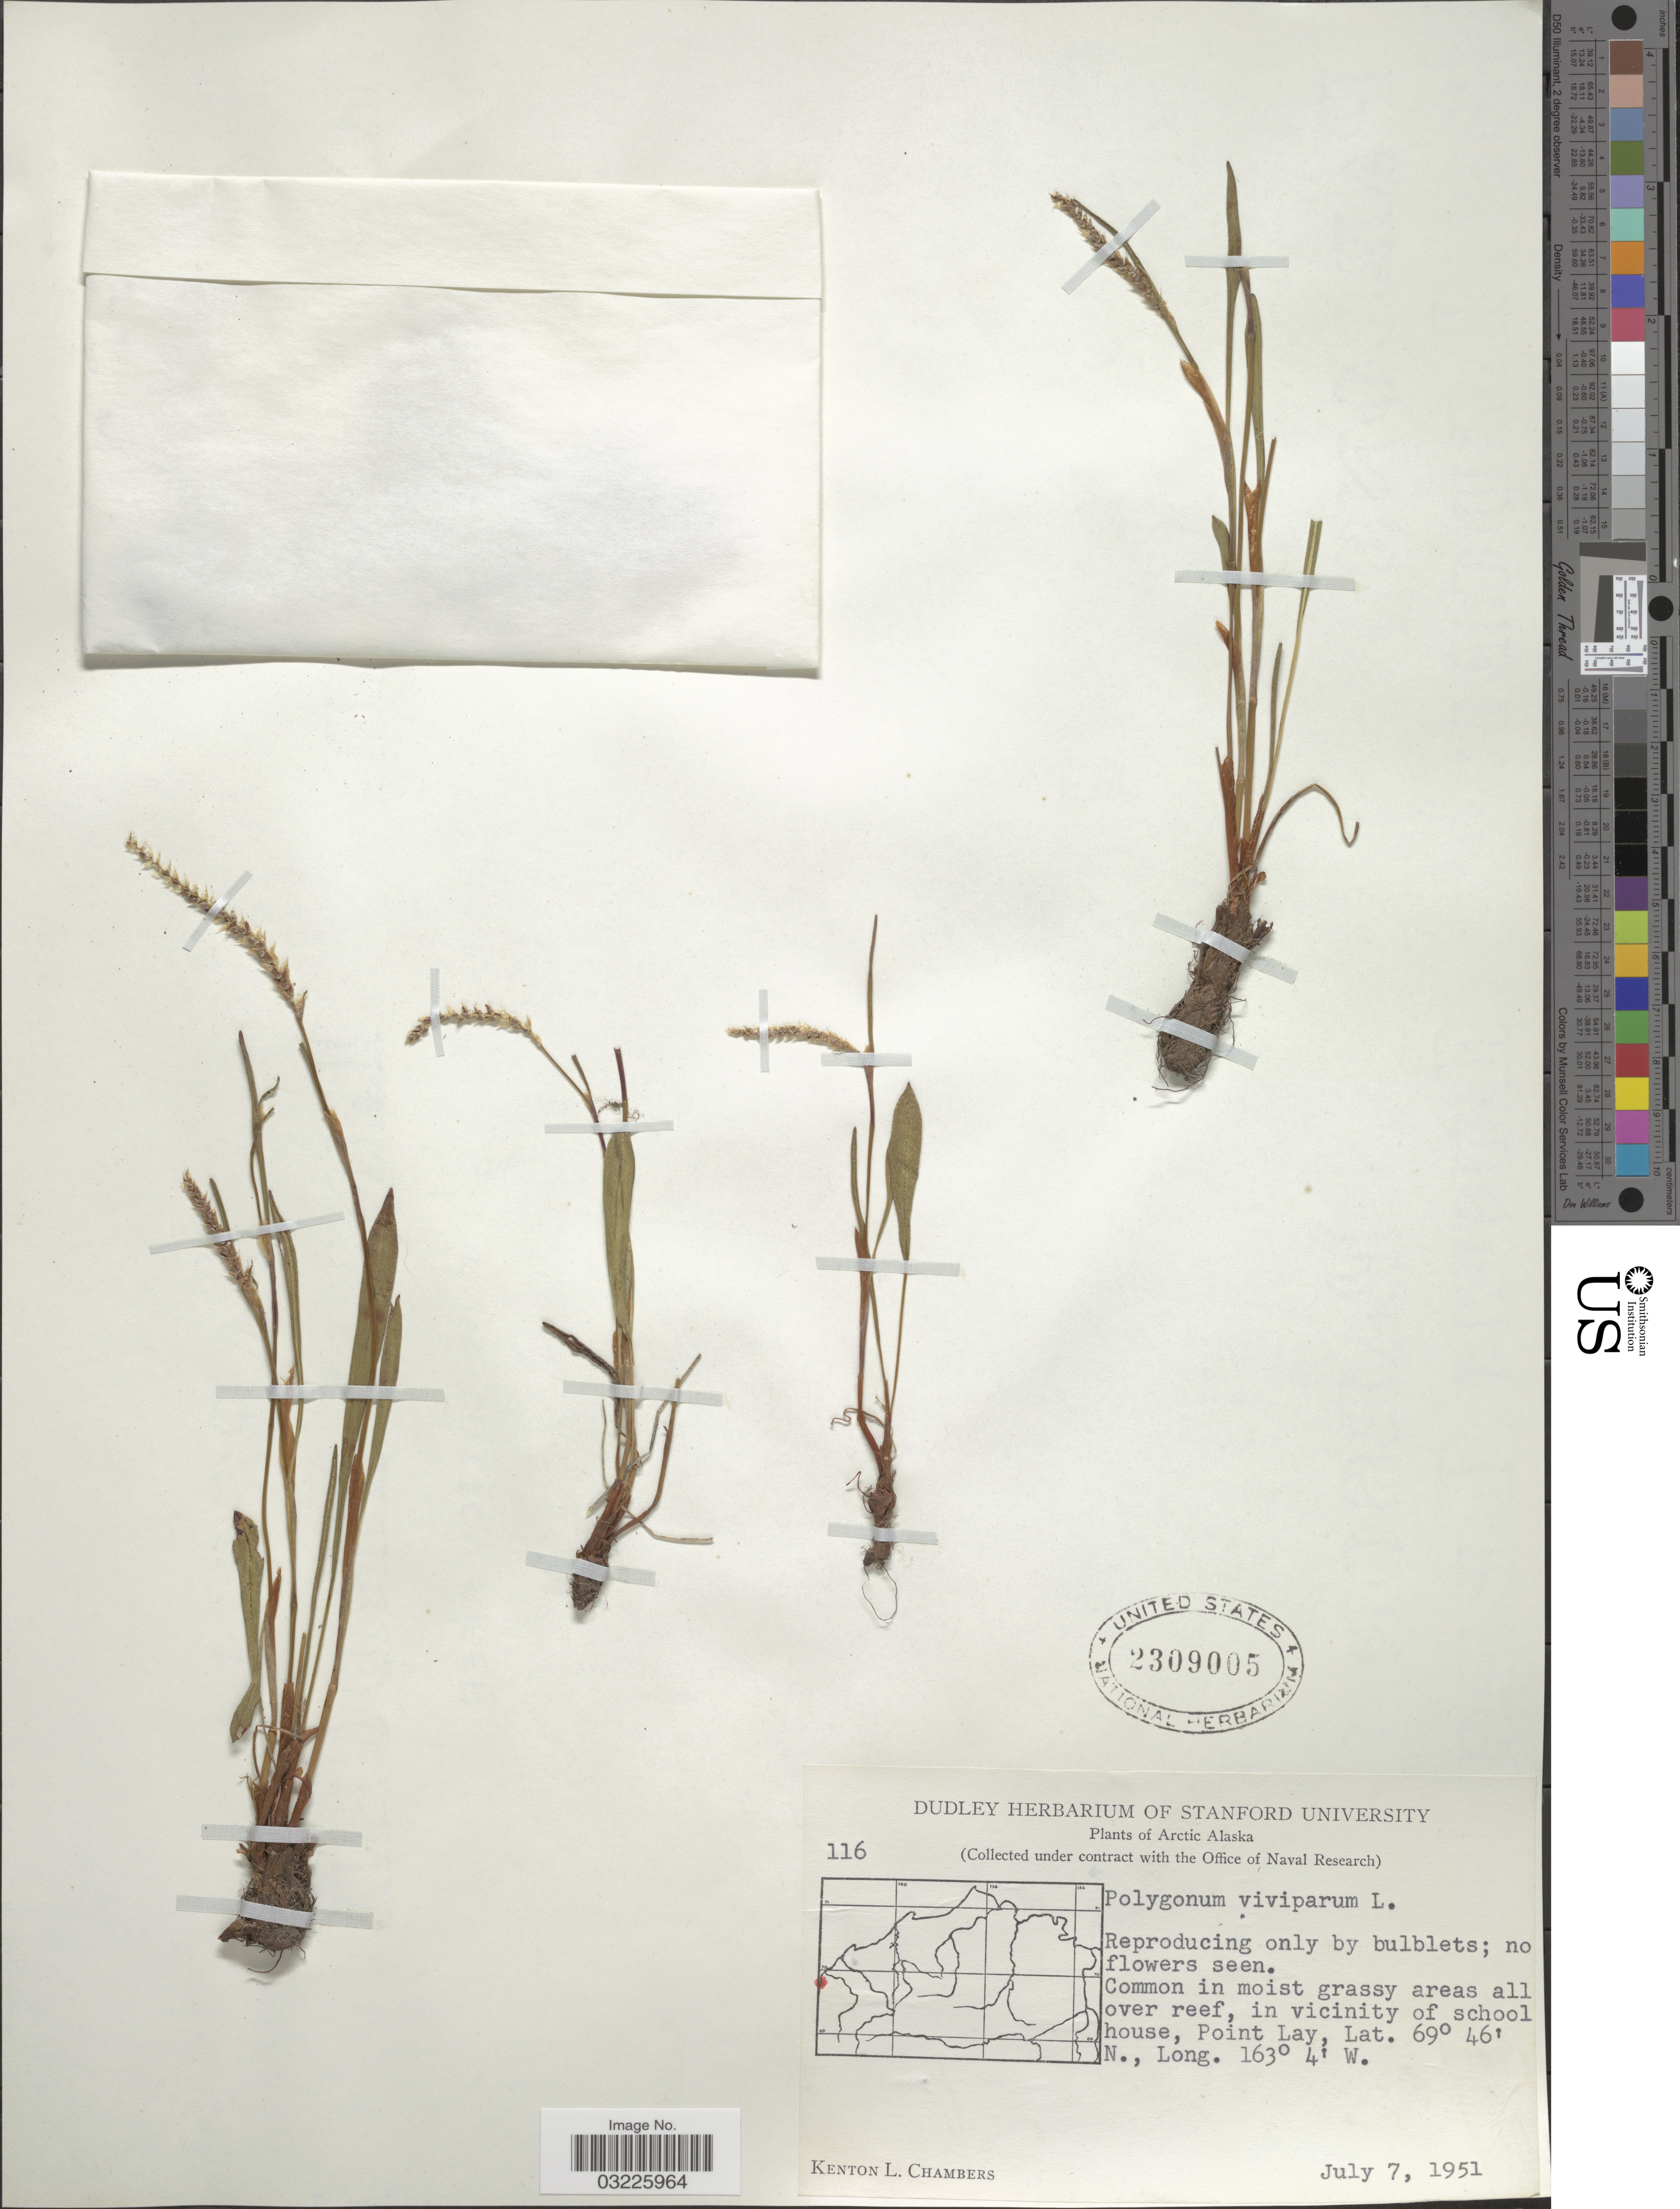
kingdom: Plantae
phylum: Tracheophyta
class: Magnoliopsida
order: Caryophyllales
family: Polygonaceae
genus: Bistorta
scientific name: Bistorta vivipara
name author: (L.) Delarbre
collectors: K. L. Chambers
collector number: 116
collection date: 1951-07-07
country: United States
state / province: Alaska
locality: Arctic Alaska. In vicinity of school house, Point Lay.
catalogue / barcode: US 2309005